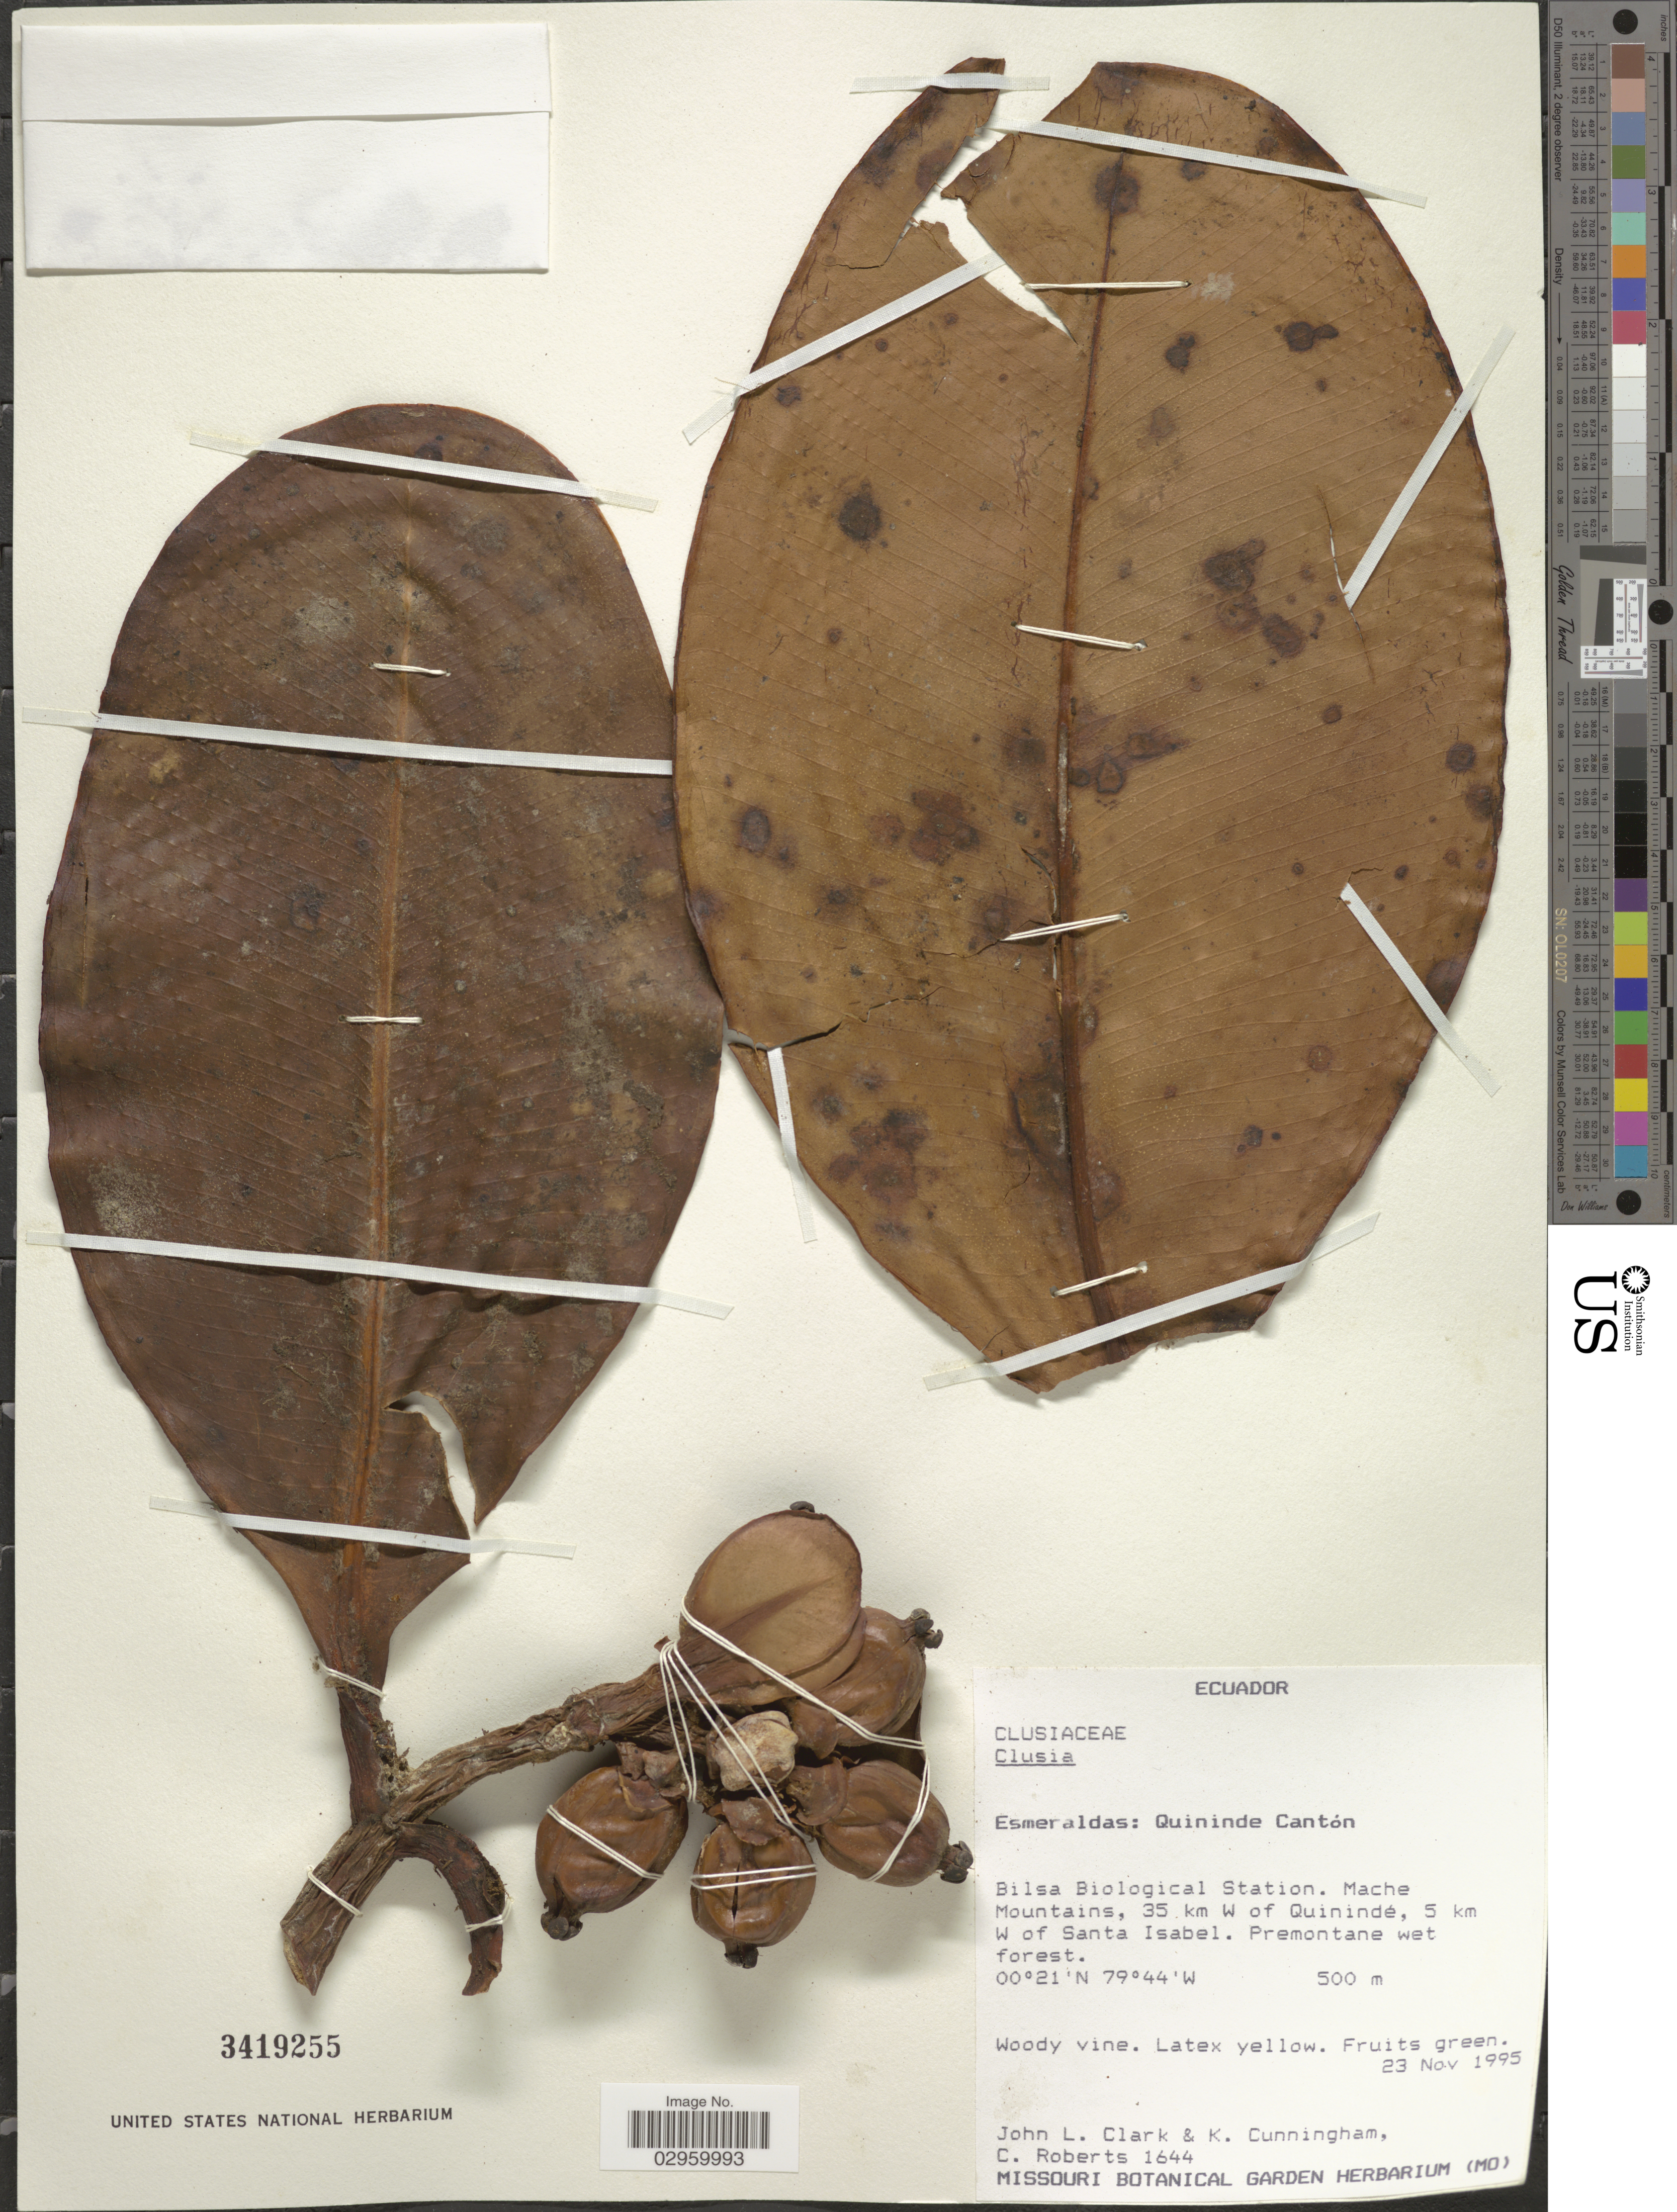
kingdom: Plantae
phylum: Tracheophyta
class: Magnoliopsida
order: Malpighiales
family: Clusiaceae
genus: Clusia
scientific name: Clusia sp.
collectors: J. L. Clark, K. Cunningham & C. Roberts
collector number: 1644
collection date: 1995-11-23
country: Ecuador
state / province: Esmeraldas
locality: Quininde Cantón, Bilsa Biological Station, Mache Mountains, 35 km W of Quinindé, 5 km W of Santa Isabel, Premontane wet forest.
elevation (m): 500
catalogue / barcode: US 3419255